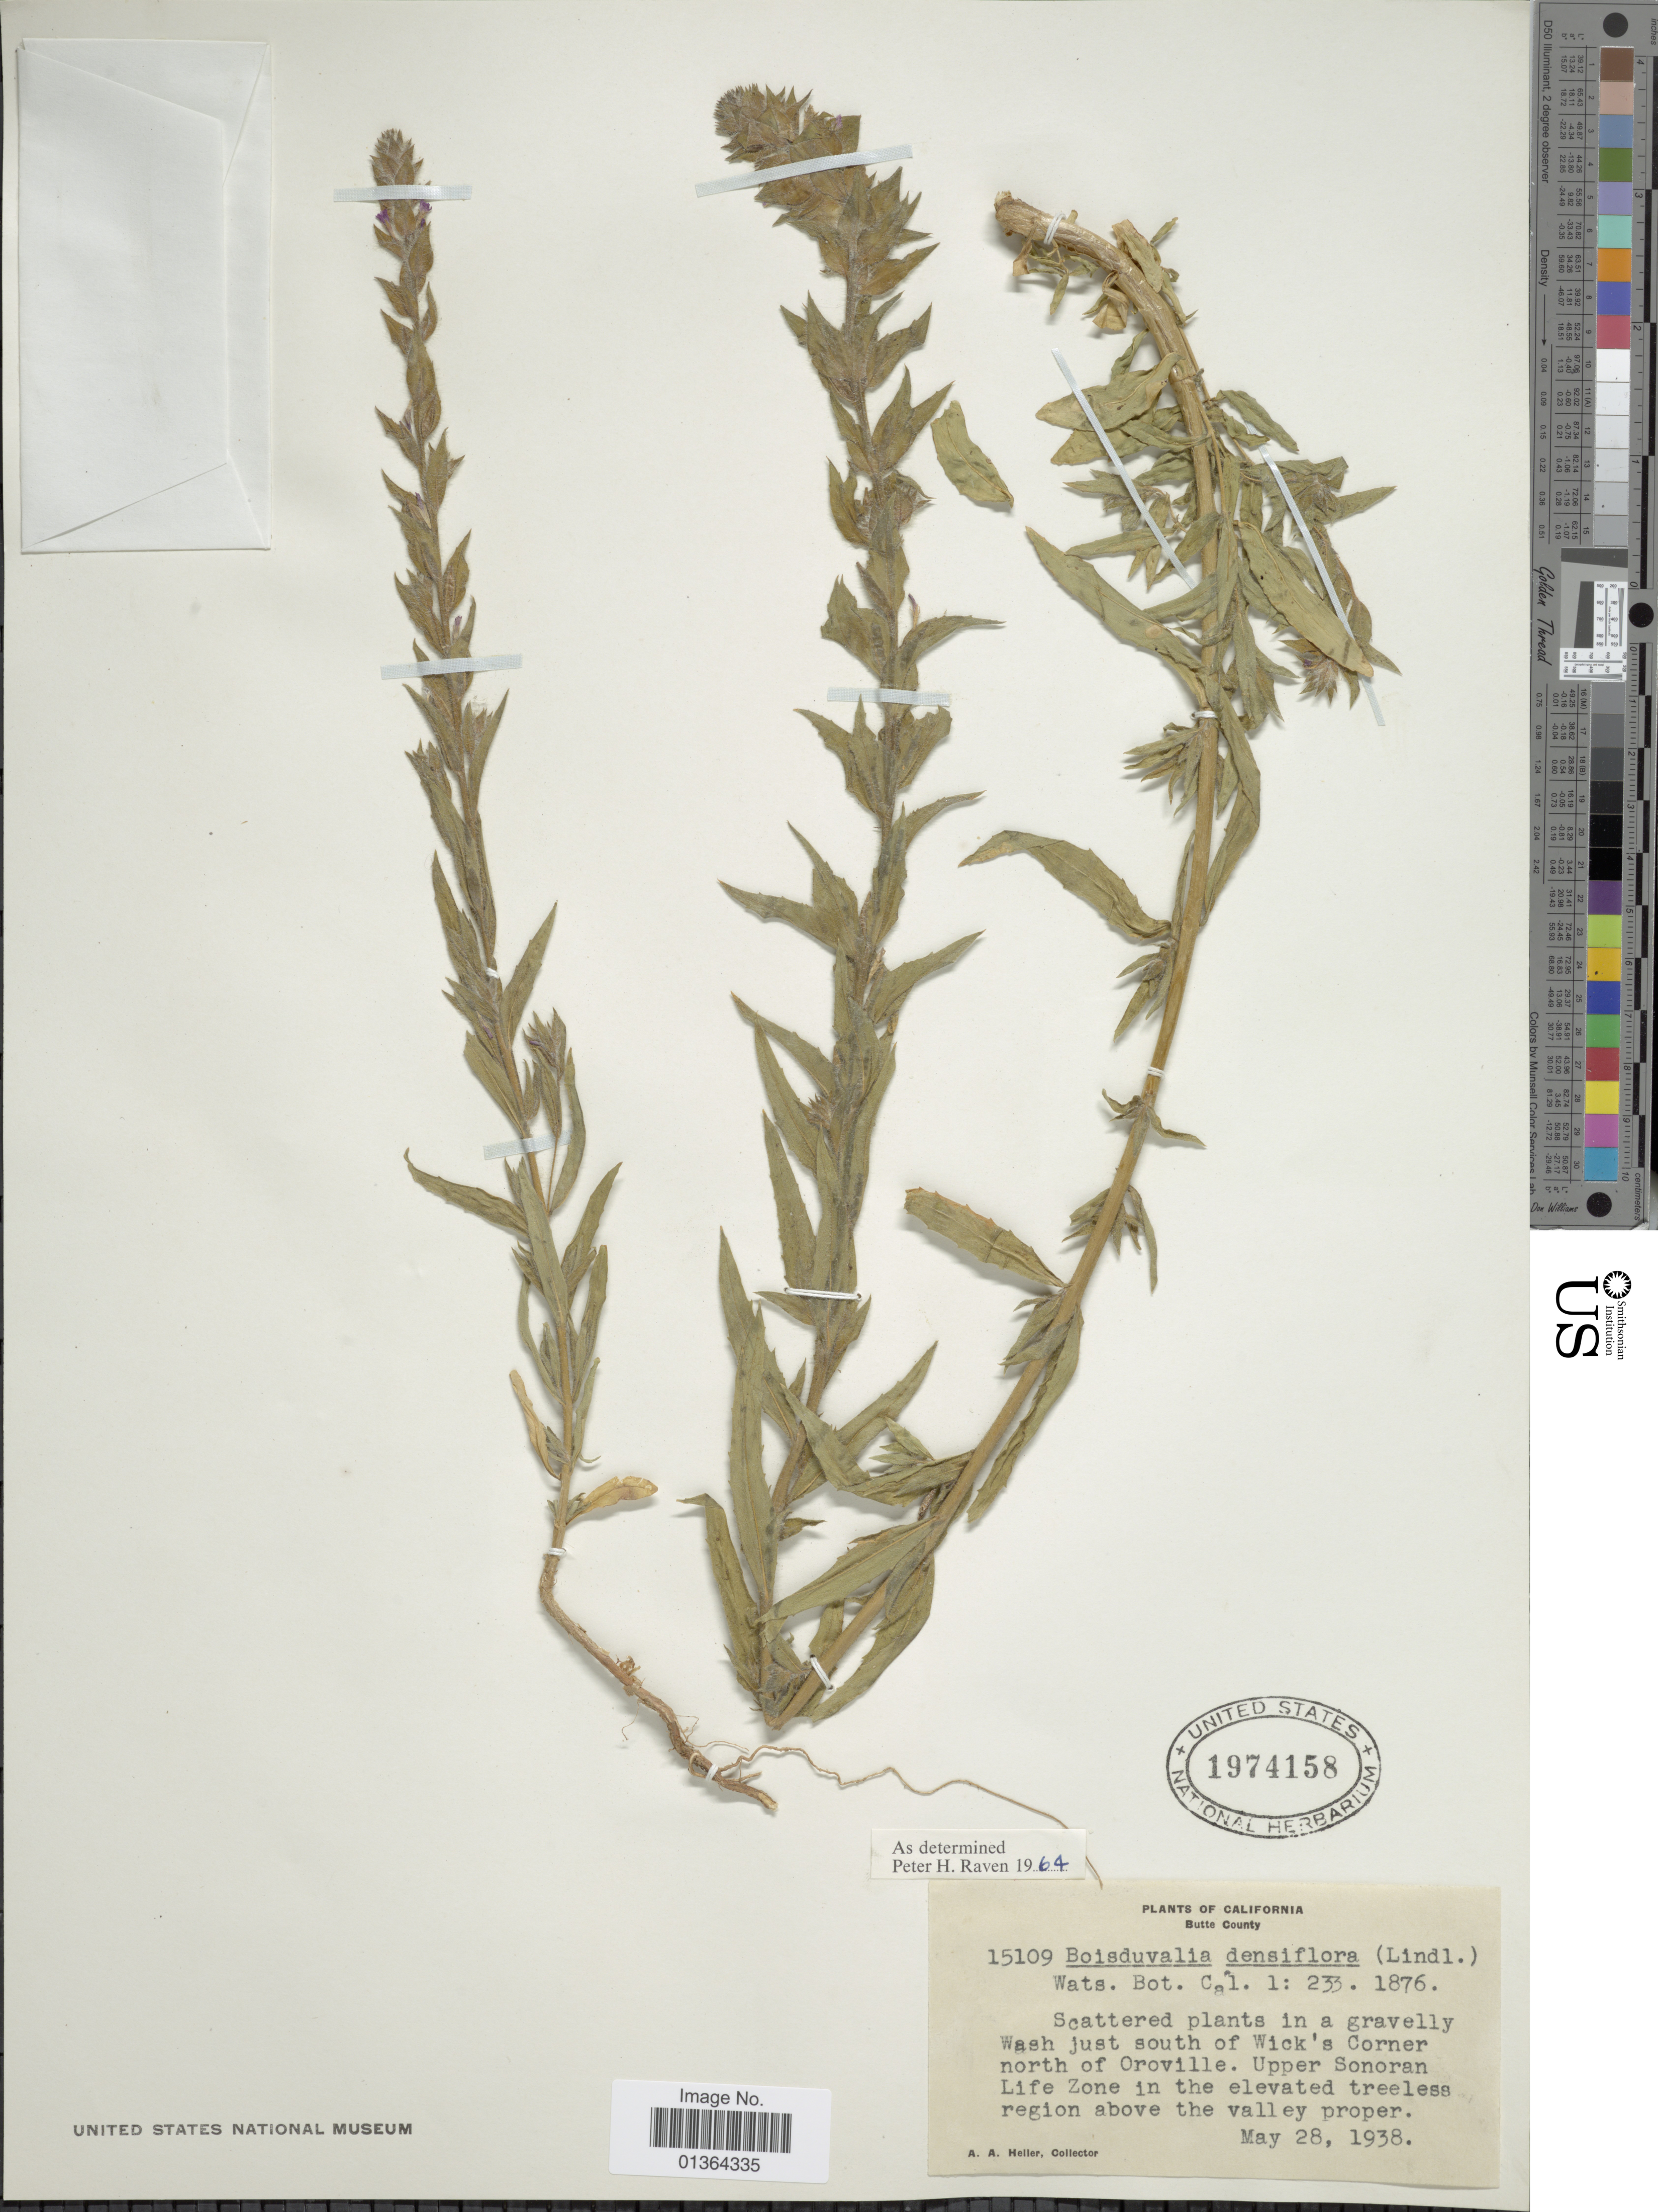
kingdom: Plantae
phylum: Tracheophyta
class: Magnoliopsida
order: Myrtales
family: Onagraceae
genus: Epilobium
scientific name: Epilobium densiflorum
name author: (Lindl.) Hoch & P.H. Raven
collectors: A. A. Heller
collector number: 15109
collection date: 1938-05-28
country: United States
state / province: California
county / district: Butte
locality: Butte County, just south of Wick's Corner north of Oroville, upper Sonoran Life Zone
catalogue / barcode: US 1974158